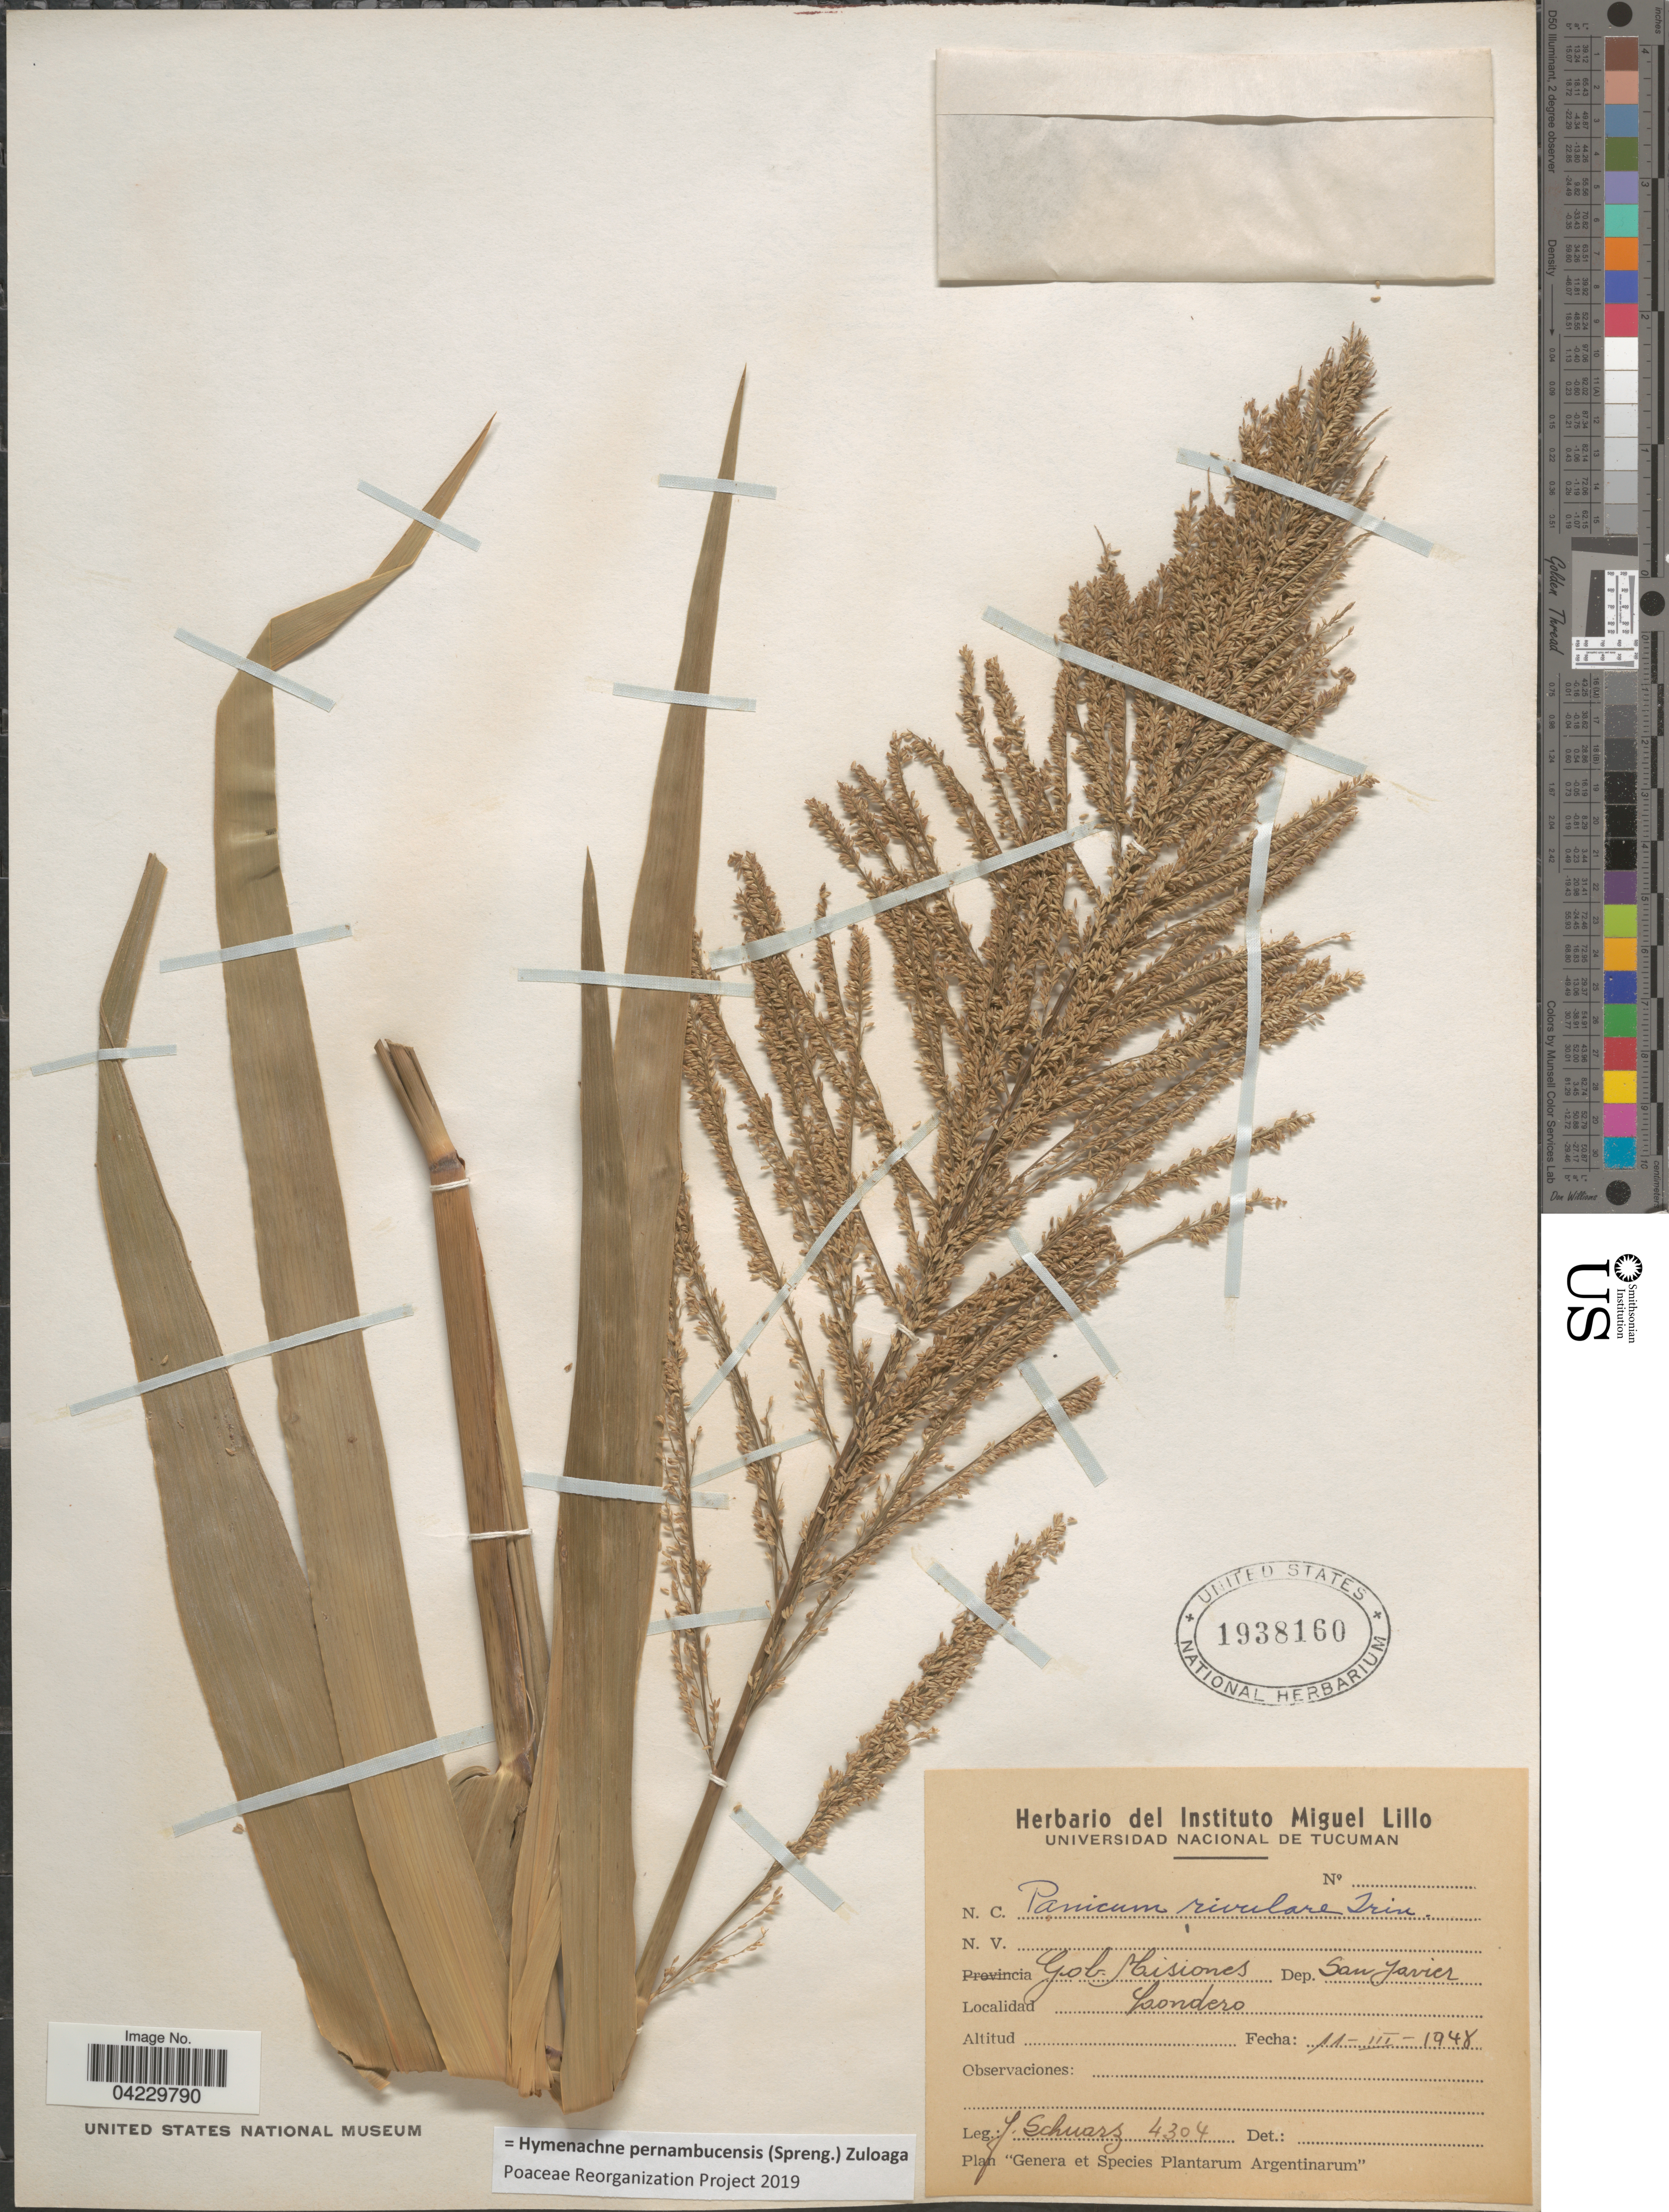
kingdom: Plantae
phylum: Tracheophyta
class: Liliopsida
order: Poales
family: Poaceae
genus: Hymenachne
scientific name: Hymenachne pernambucensis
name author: (Spreng.) Zuloaga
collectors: J. Schwarz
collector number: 4304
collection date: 1948-03-11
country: Argentina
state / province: Misiones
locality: Gob. Misiones. Dep. San Javier. Londero.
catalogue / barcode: US 1938160